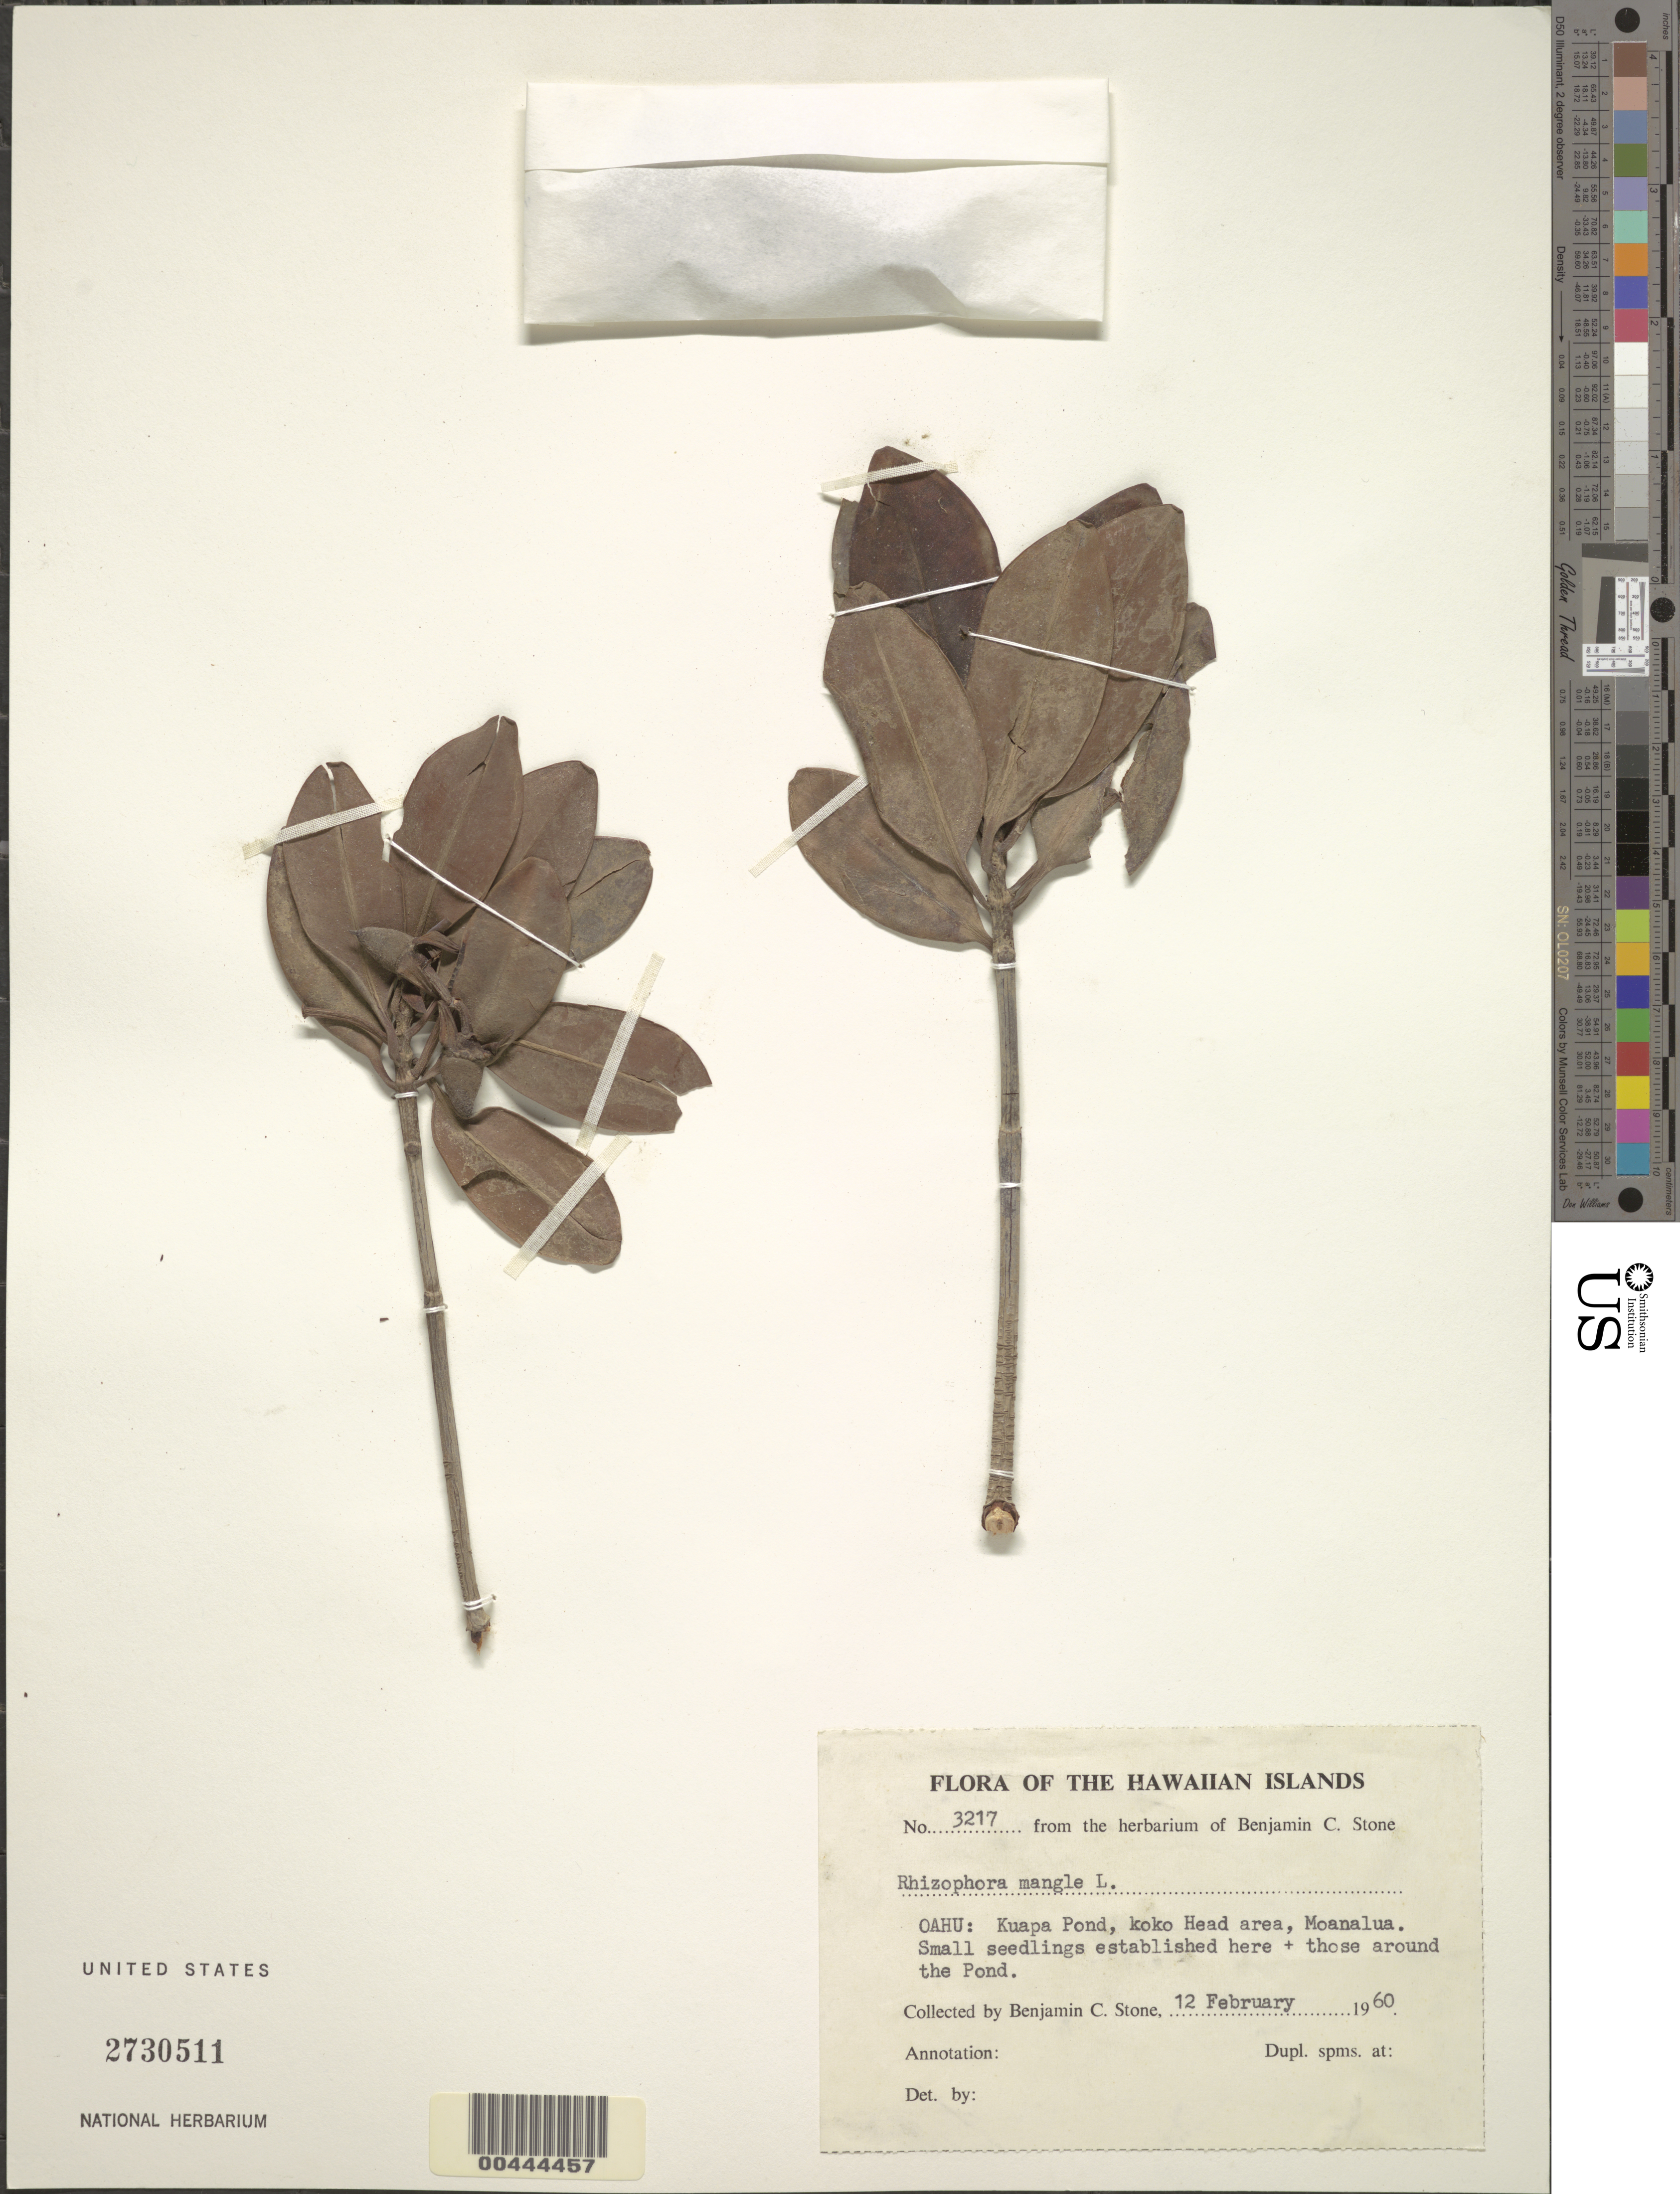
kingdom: Plantae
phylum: Tracheophyta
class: Magnoliopsida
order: Malpighiales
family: Rhizophoraceae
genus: Rhizophora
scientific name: Rhizophora mangle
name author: L.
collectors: B. C. Stone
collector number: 3217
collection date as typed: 12 Feb 1960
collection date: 1960-02-12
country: United States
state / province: Hawaii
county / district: Honolulu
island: Oahu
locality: Kuapa Pond, Koko Head area, Moanalua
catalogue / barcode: US 2730511